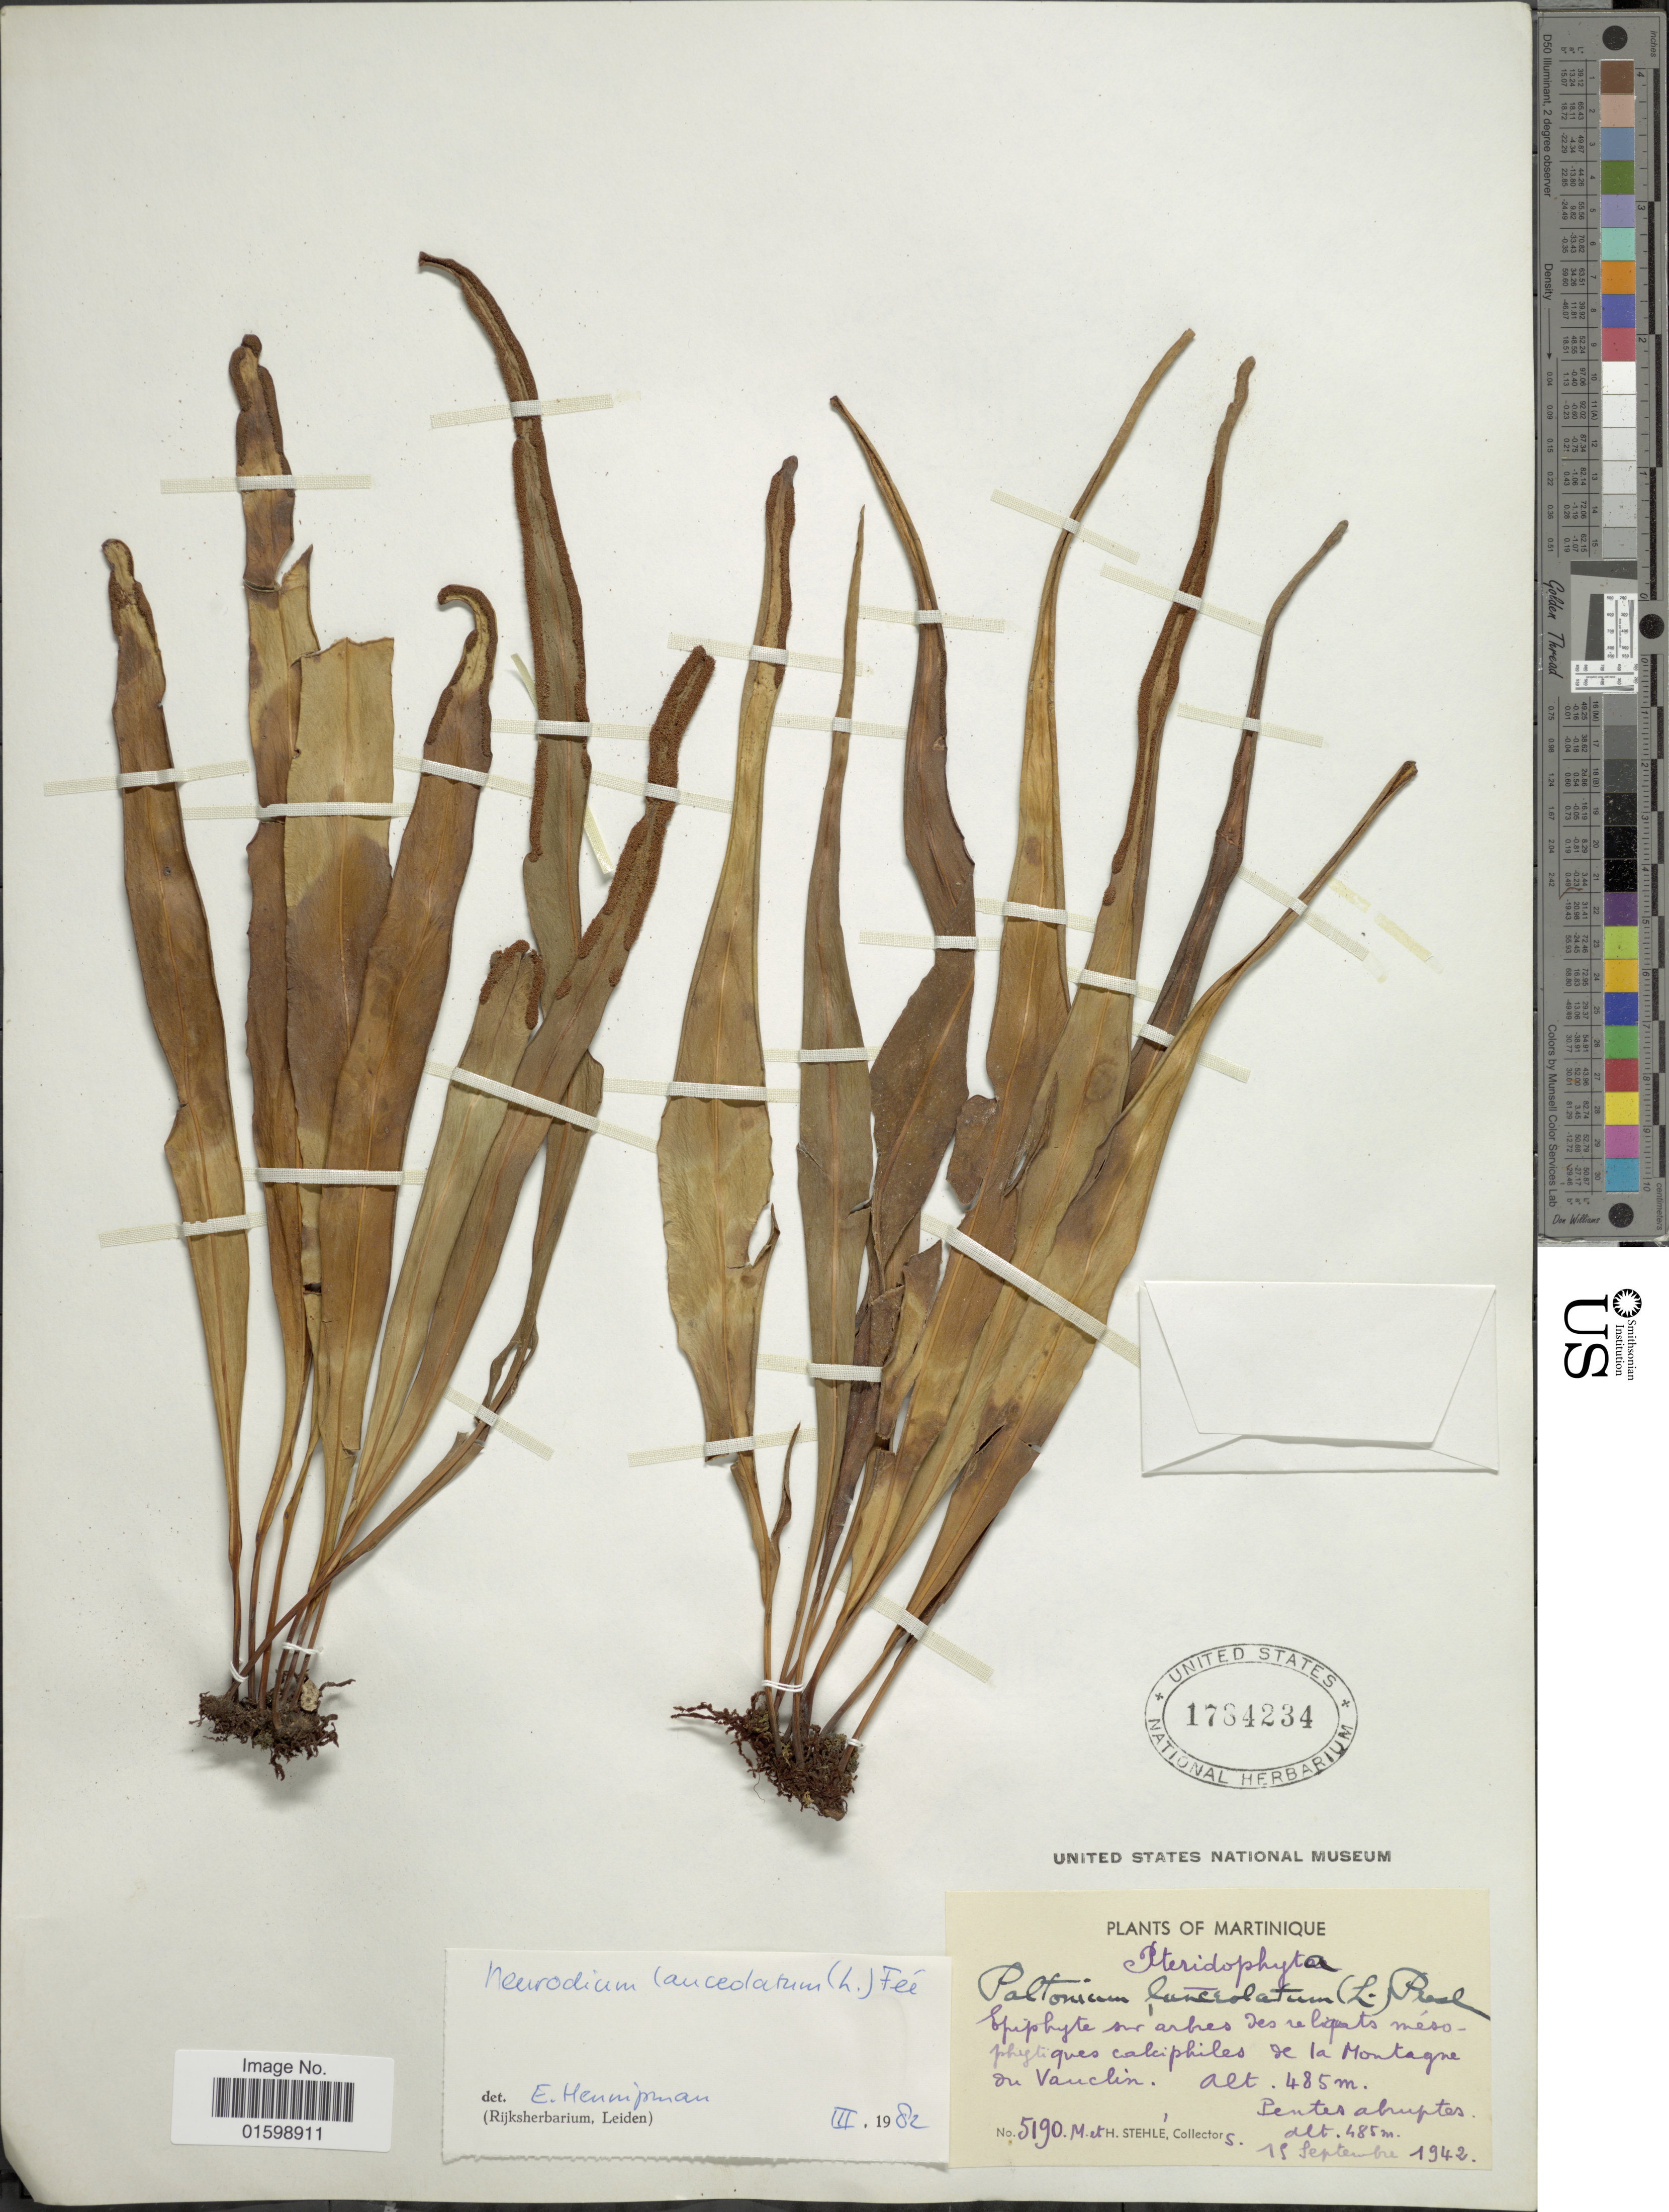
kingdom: Plantae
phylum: Tracheophyta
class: Polypodiopsida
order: Polypodiales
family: Polypodiaceae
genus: Pleopeltis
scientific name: Pleopeltis marginata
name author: A.R. Sm. & Tejero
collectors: H. Stehlé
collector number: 5190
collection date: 1942-09-15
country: Martinique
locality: Epiphyte sur arbres des se liquites mésophytiques calciphiles de la Montagne du Vauchlin, Pentes abruptes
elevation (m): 485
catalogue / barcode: US 1784234